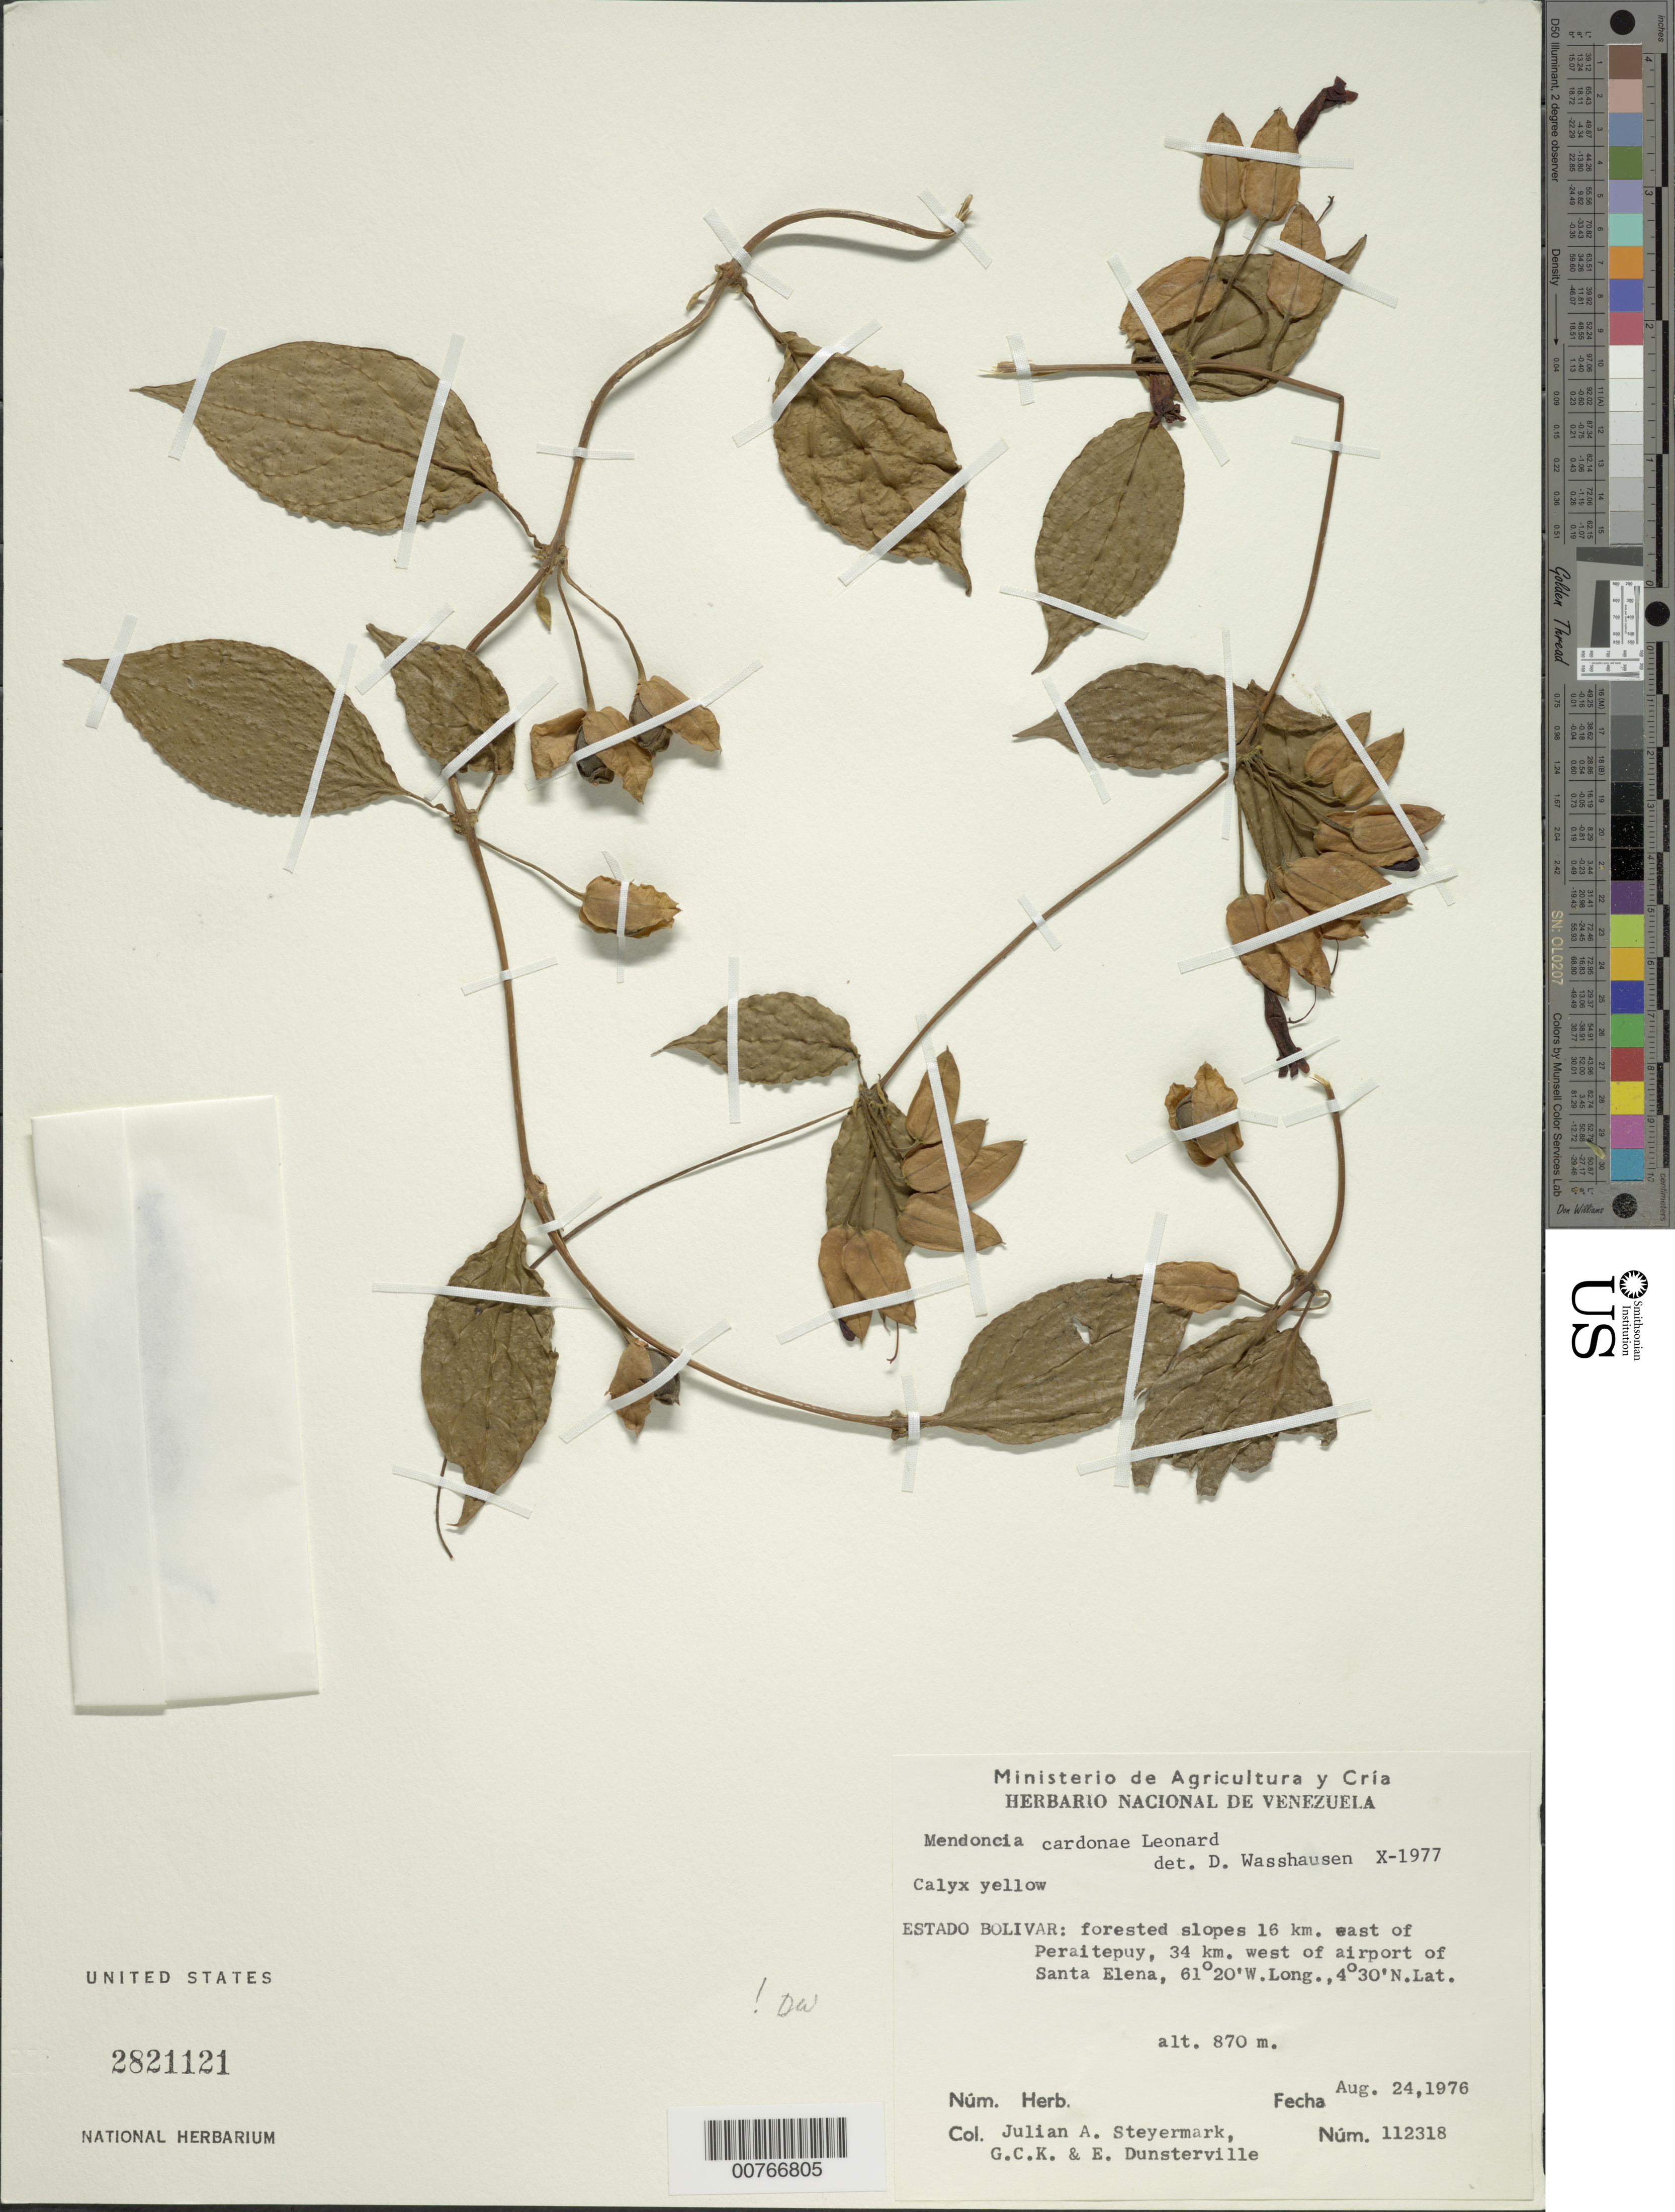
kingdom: Plantae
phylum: Tracheophyta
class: Magnoliopsida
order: Lamiales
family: Acanthaceae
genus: Mendoncia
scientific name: Mendoncia cardonae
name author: Leonard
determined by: Wasshausen, Dieter C., (BOT), Smithsonian Institution - National Museum of Natural History (UNITED STATES)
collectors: J. Steyermark, G. C. K. Dunsterville & E. Dunsterville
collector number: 112318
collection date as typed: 24-Aug-76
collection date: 1976-08-24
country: Venezuela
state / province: Bolívar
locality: Perai-tepuy, 16 km E of; 34 km west of airport of Santa Elena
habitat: Forested slopes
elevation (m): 870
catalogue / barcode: US 2821121